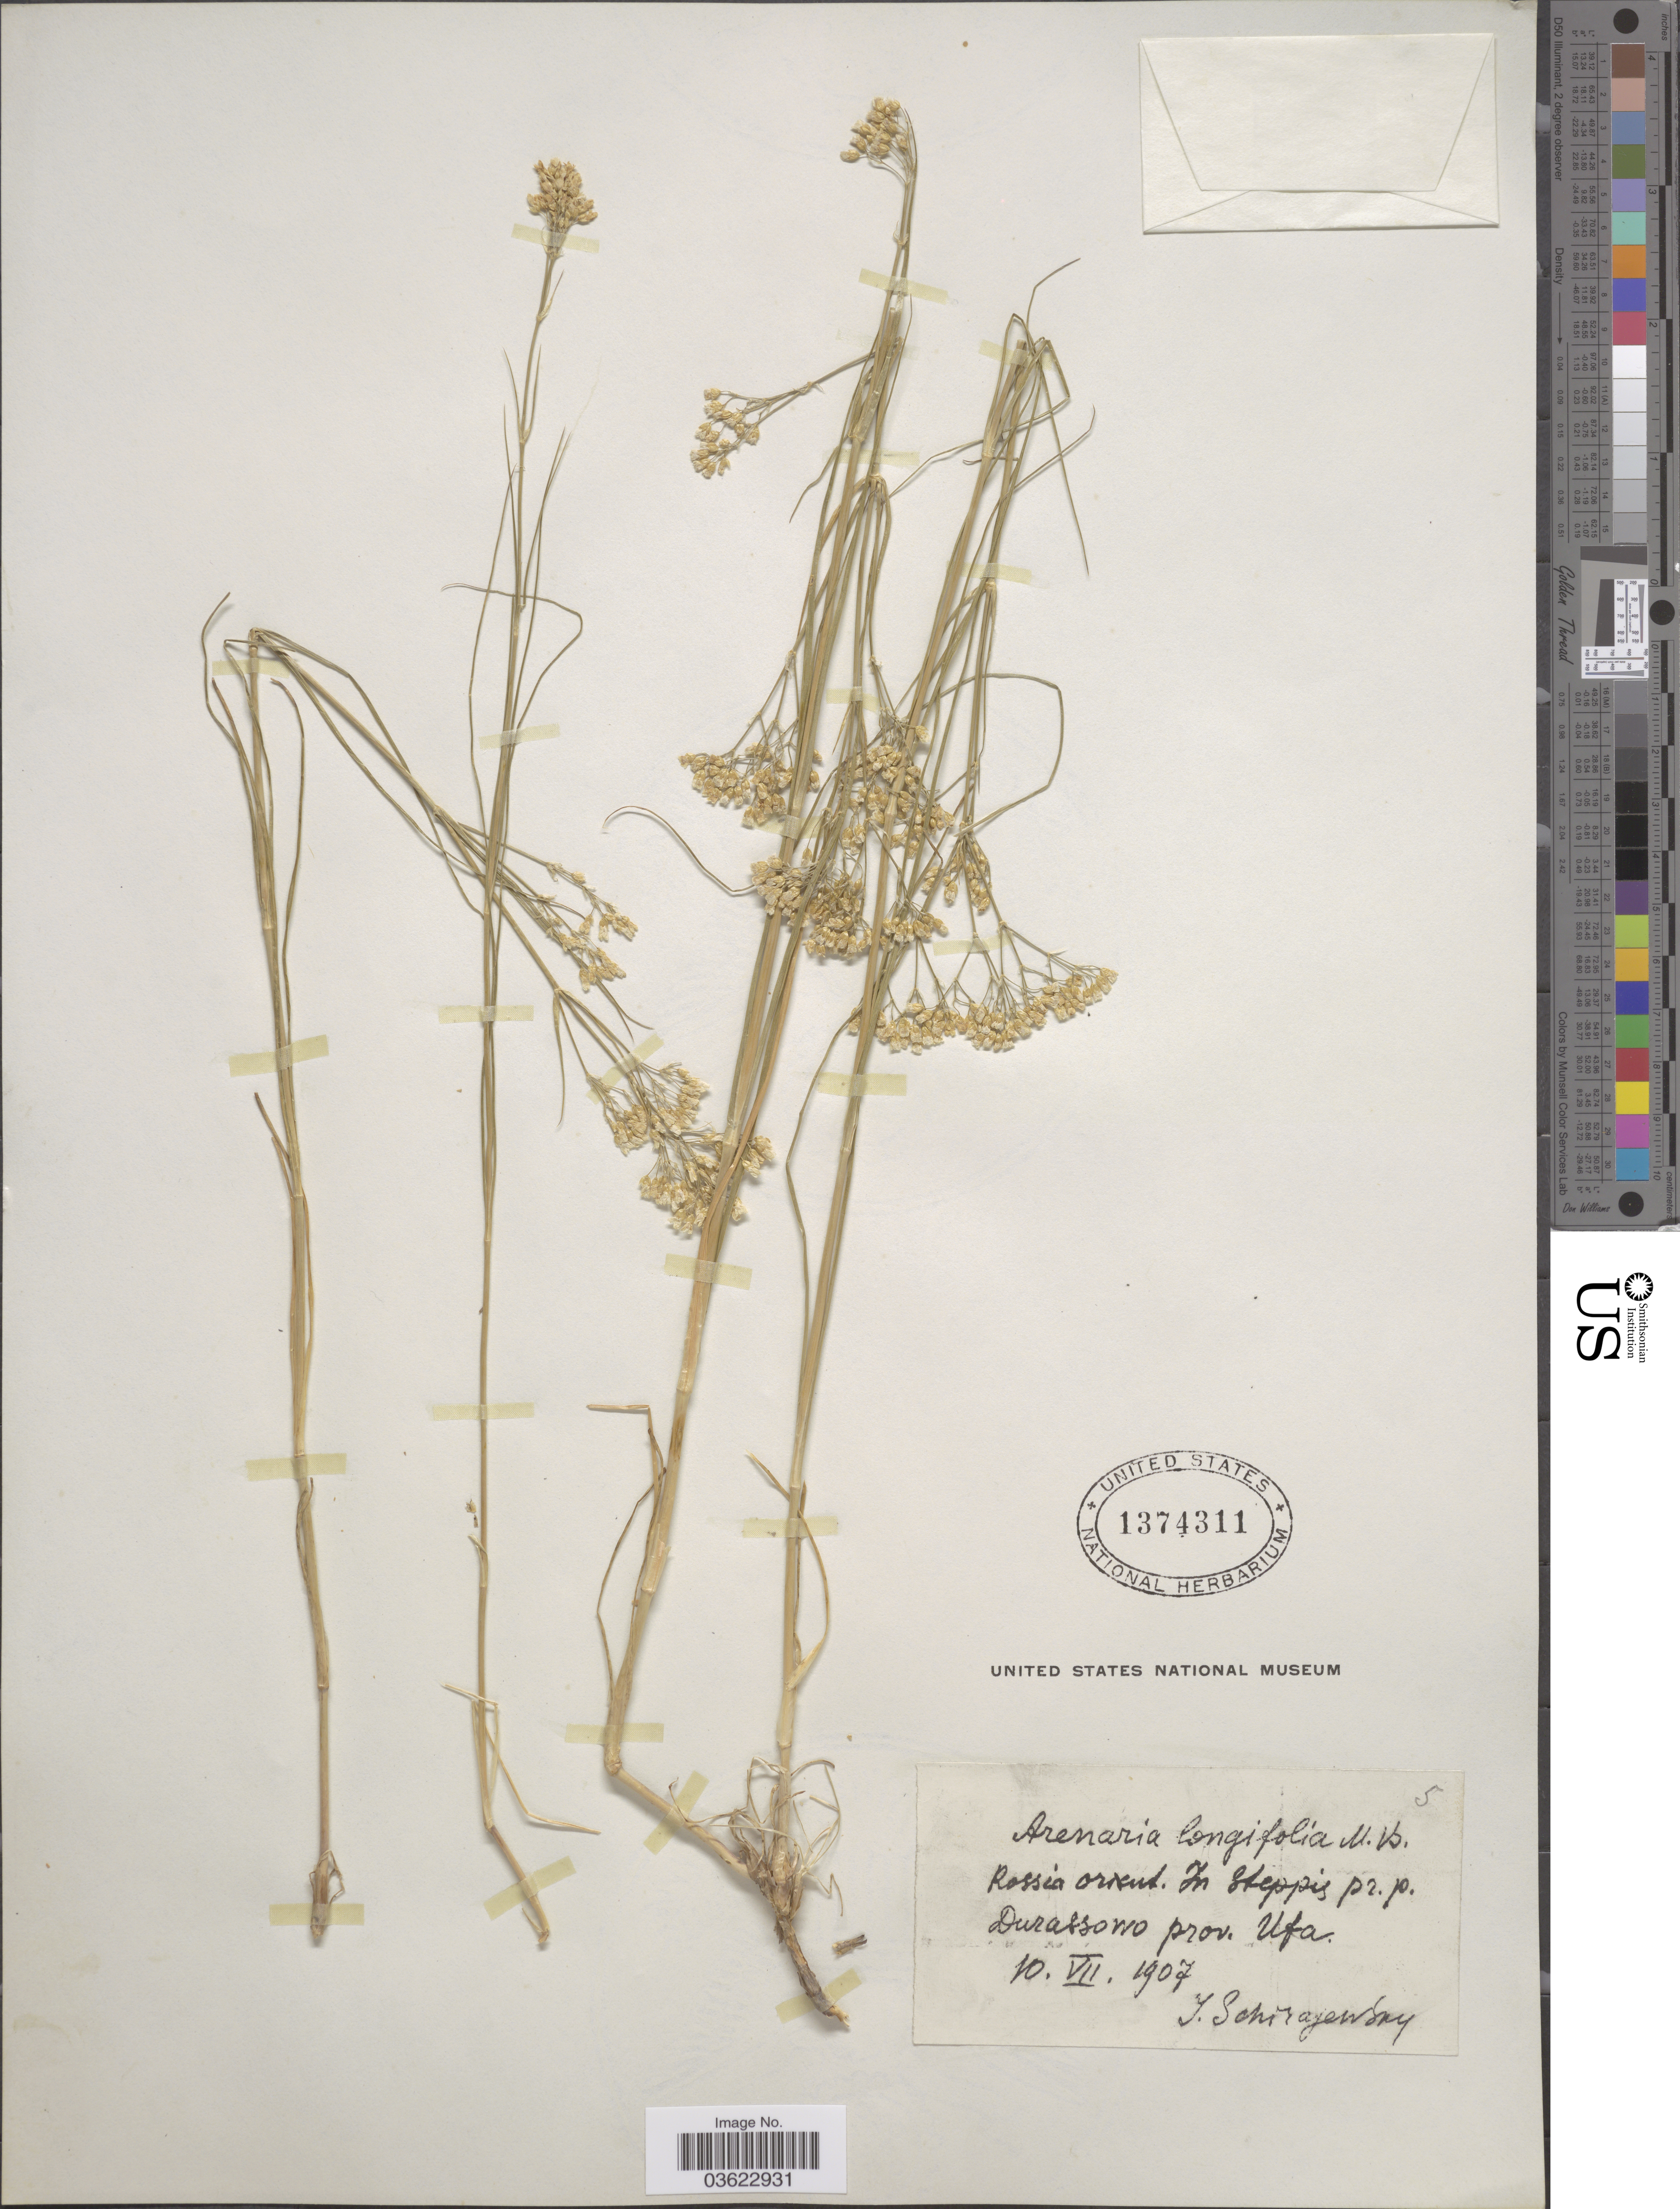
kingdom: Plantae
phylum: Tracheophyta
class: Magnoliopsida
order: Caryophyllales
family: Caryophyllaceae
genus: Eremogone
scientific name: Eremogone longifolia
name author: (M. Bieb.) Fenzl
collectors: I. Schirajewsky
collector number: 5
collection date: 1907-07-10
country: Russian Federation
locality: Rossia orient. In steppis pr. p. Durassowo prov. Ufa.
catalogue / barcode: US 1374311